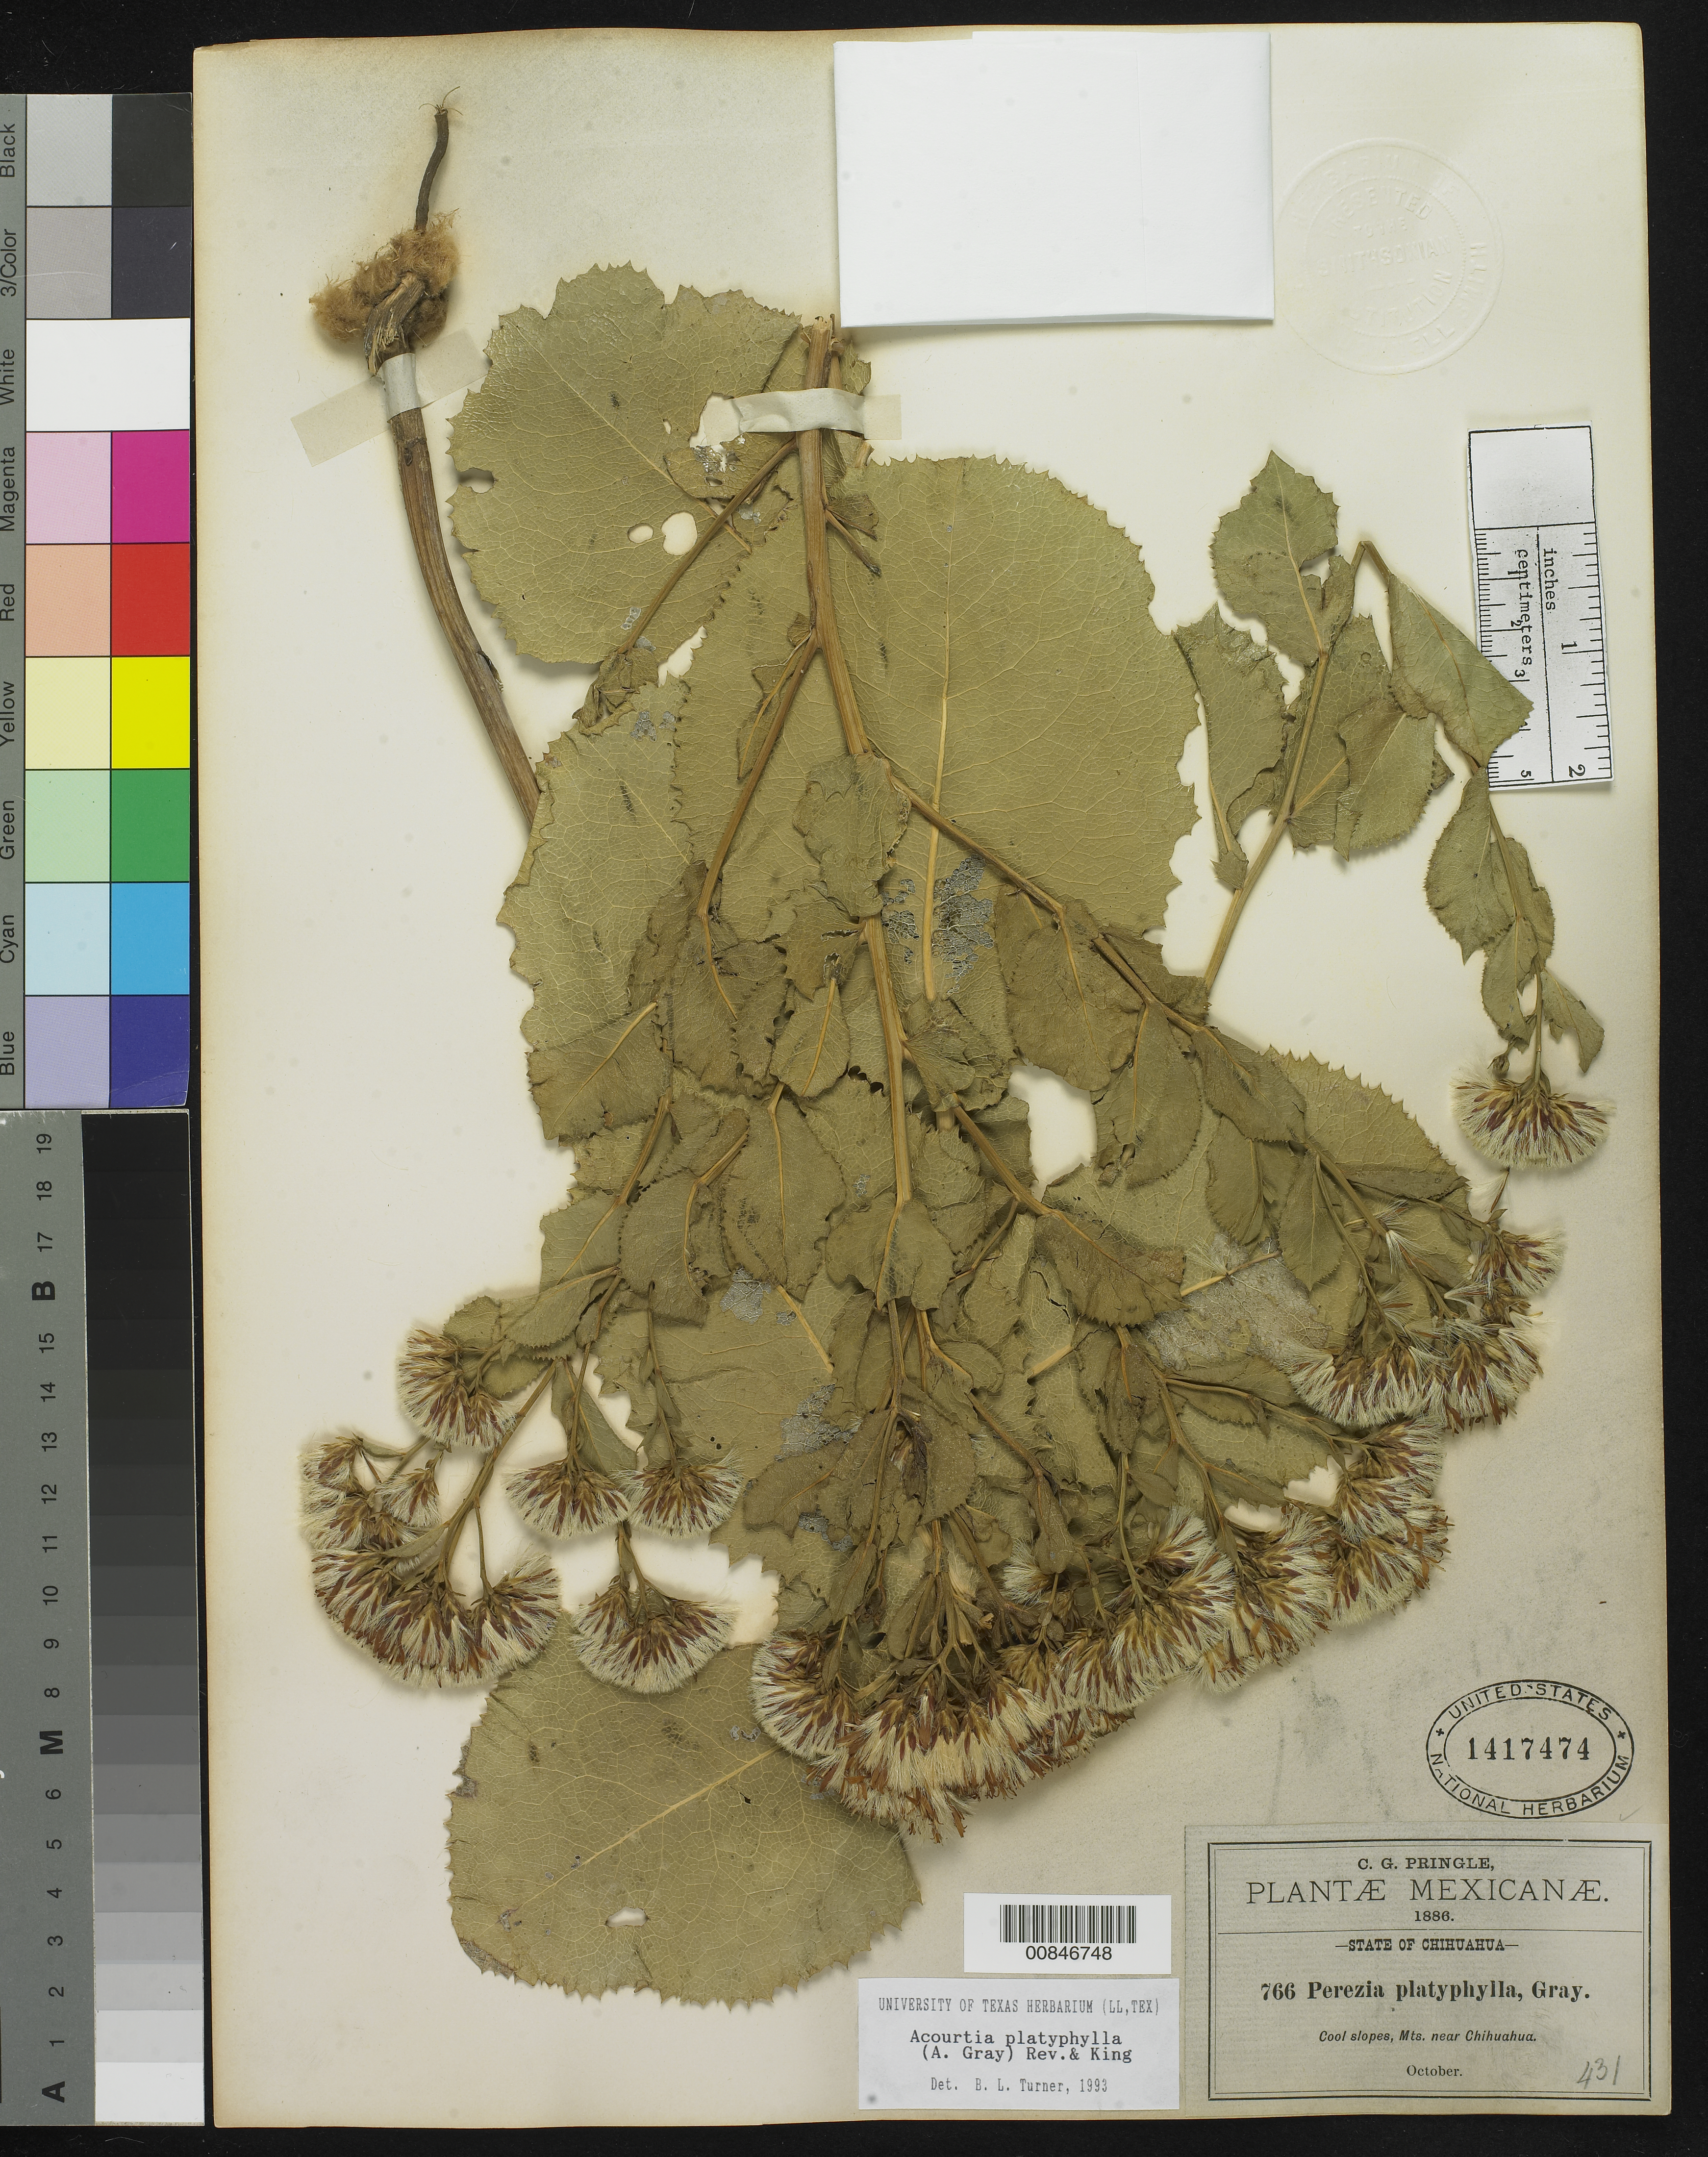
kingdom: Plantae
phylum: Tracheophyta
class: Magnoliopsida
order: Asterales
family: Asteraceae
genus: Acourtia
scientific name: Acourtia platyphylla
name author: (A. Gray) Reveal & R.M. King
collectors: C. G. Pringle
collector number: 766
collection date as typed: Oct 1886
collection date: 1886-10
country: Mexico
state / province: Chihuahua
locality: Mts. Near Chihuahua.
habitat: Cool slopes.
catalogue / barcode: US 1417474